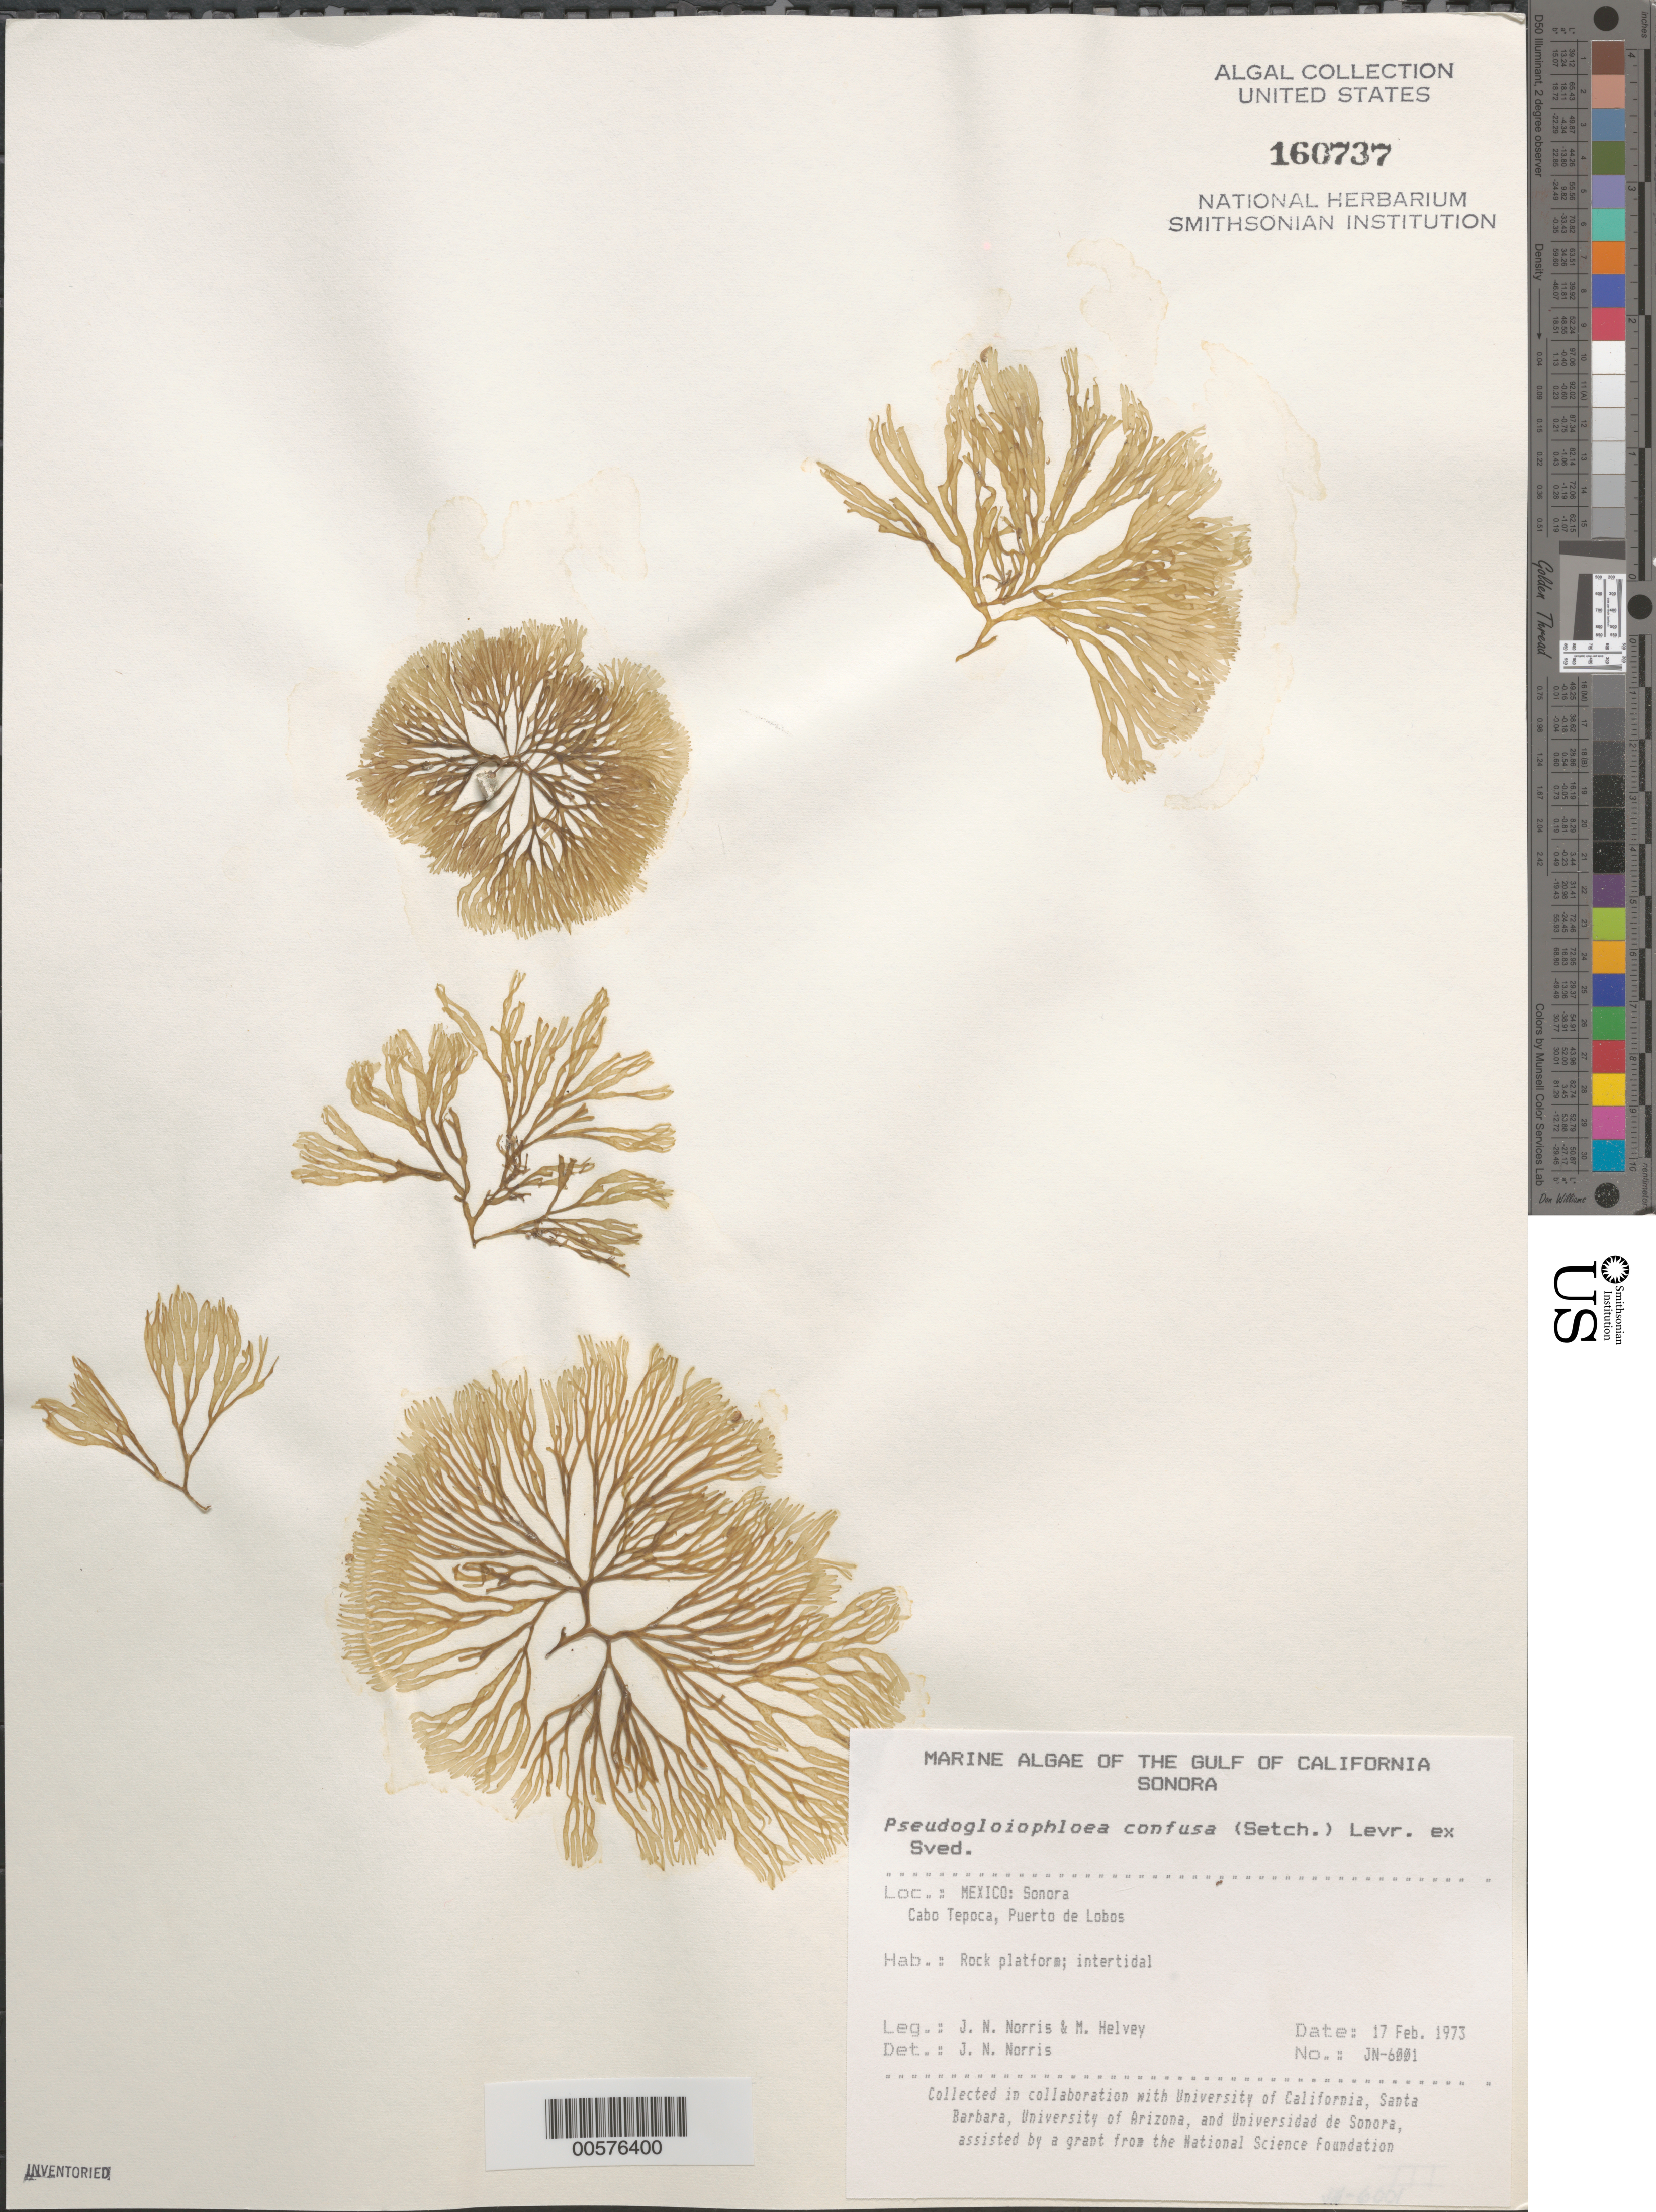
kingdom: Plantae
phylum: Rhodophyta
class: Florideophyceae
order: Nemaliales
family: Scinaiaceae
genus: Scinaia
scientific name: Scinaia confusa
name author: (Setch.) Huisman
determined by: Algae name updating Project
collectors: J. N. Norris & M. Helvey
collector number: JN-6001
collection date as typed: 17 Feb 1973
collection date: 1973-02-17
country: Mexico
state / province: Sonora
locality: Cabo Tepoca, Puerto de Lobos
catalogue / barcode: US 160737